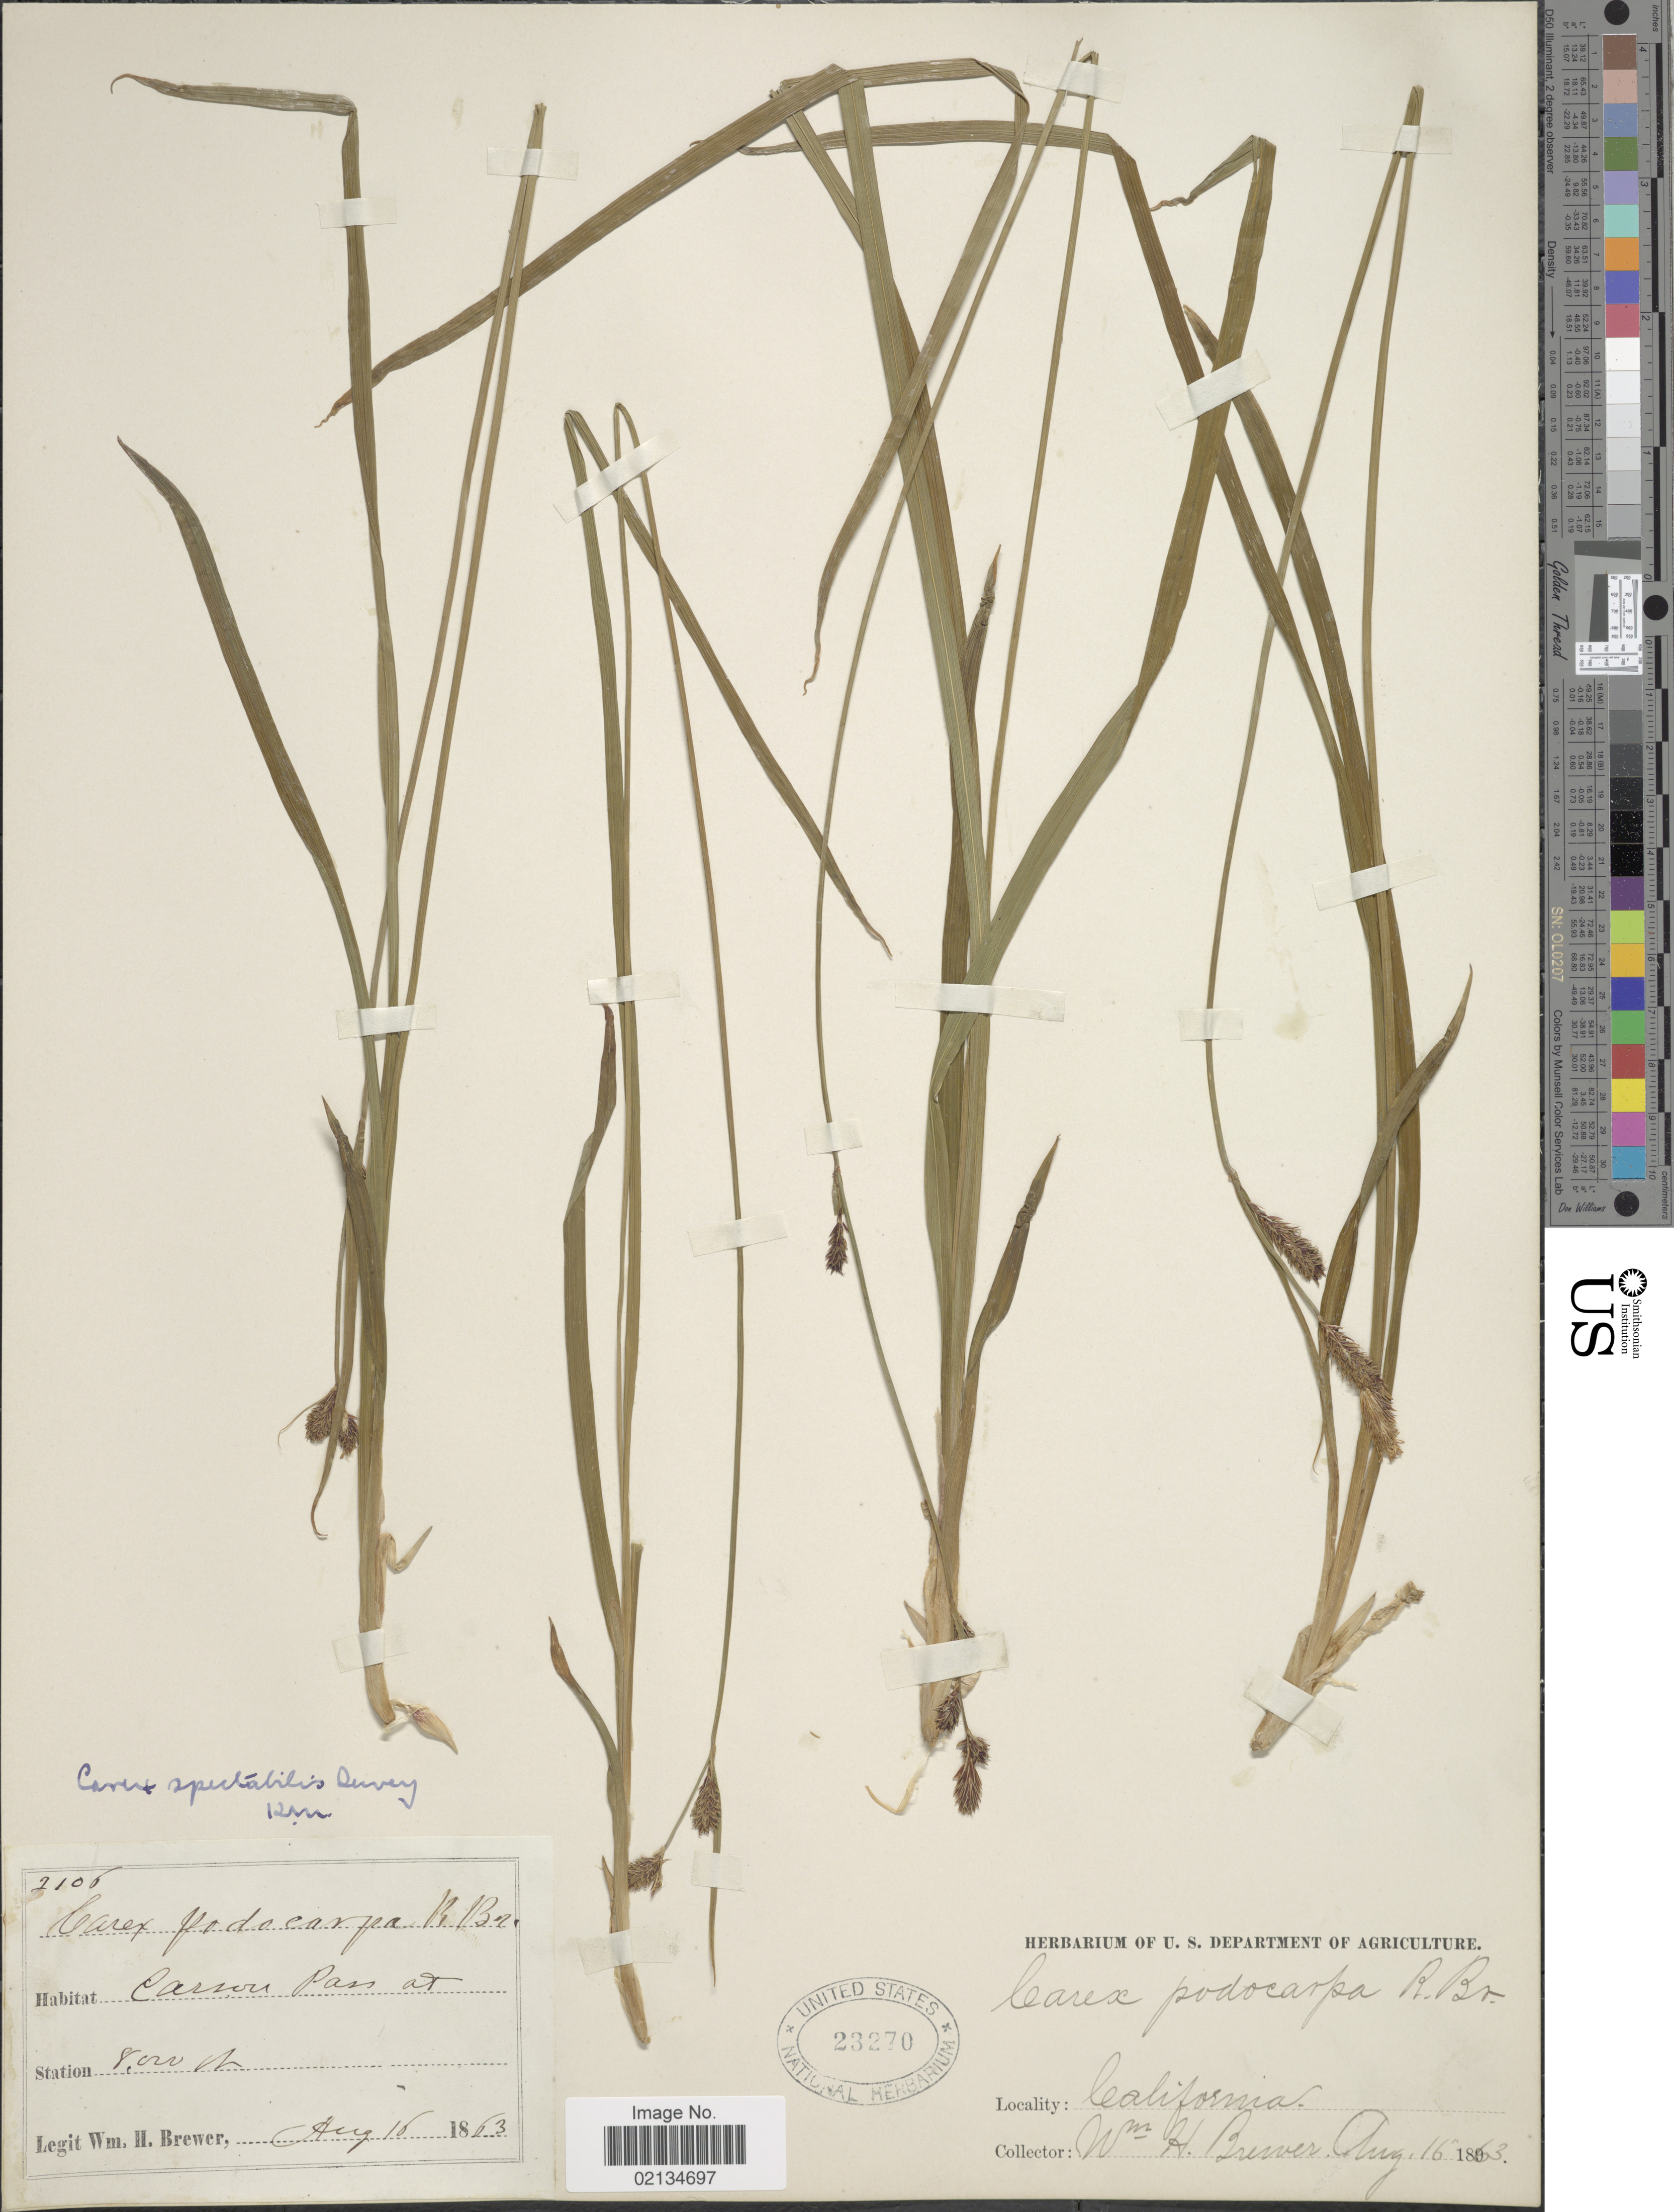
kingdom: Plantae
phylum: Tracheophyta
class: Liliopsida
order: Poales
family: Cyperaceae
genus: Carex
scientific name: Carex spectabilis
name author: Dewey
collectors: W. H. Brewer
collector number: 2106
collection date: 1863-08-16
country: United States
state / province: California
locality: Carson Pass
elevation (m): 2438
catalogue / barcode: US 23270